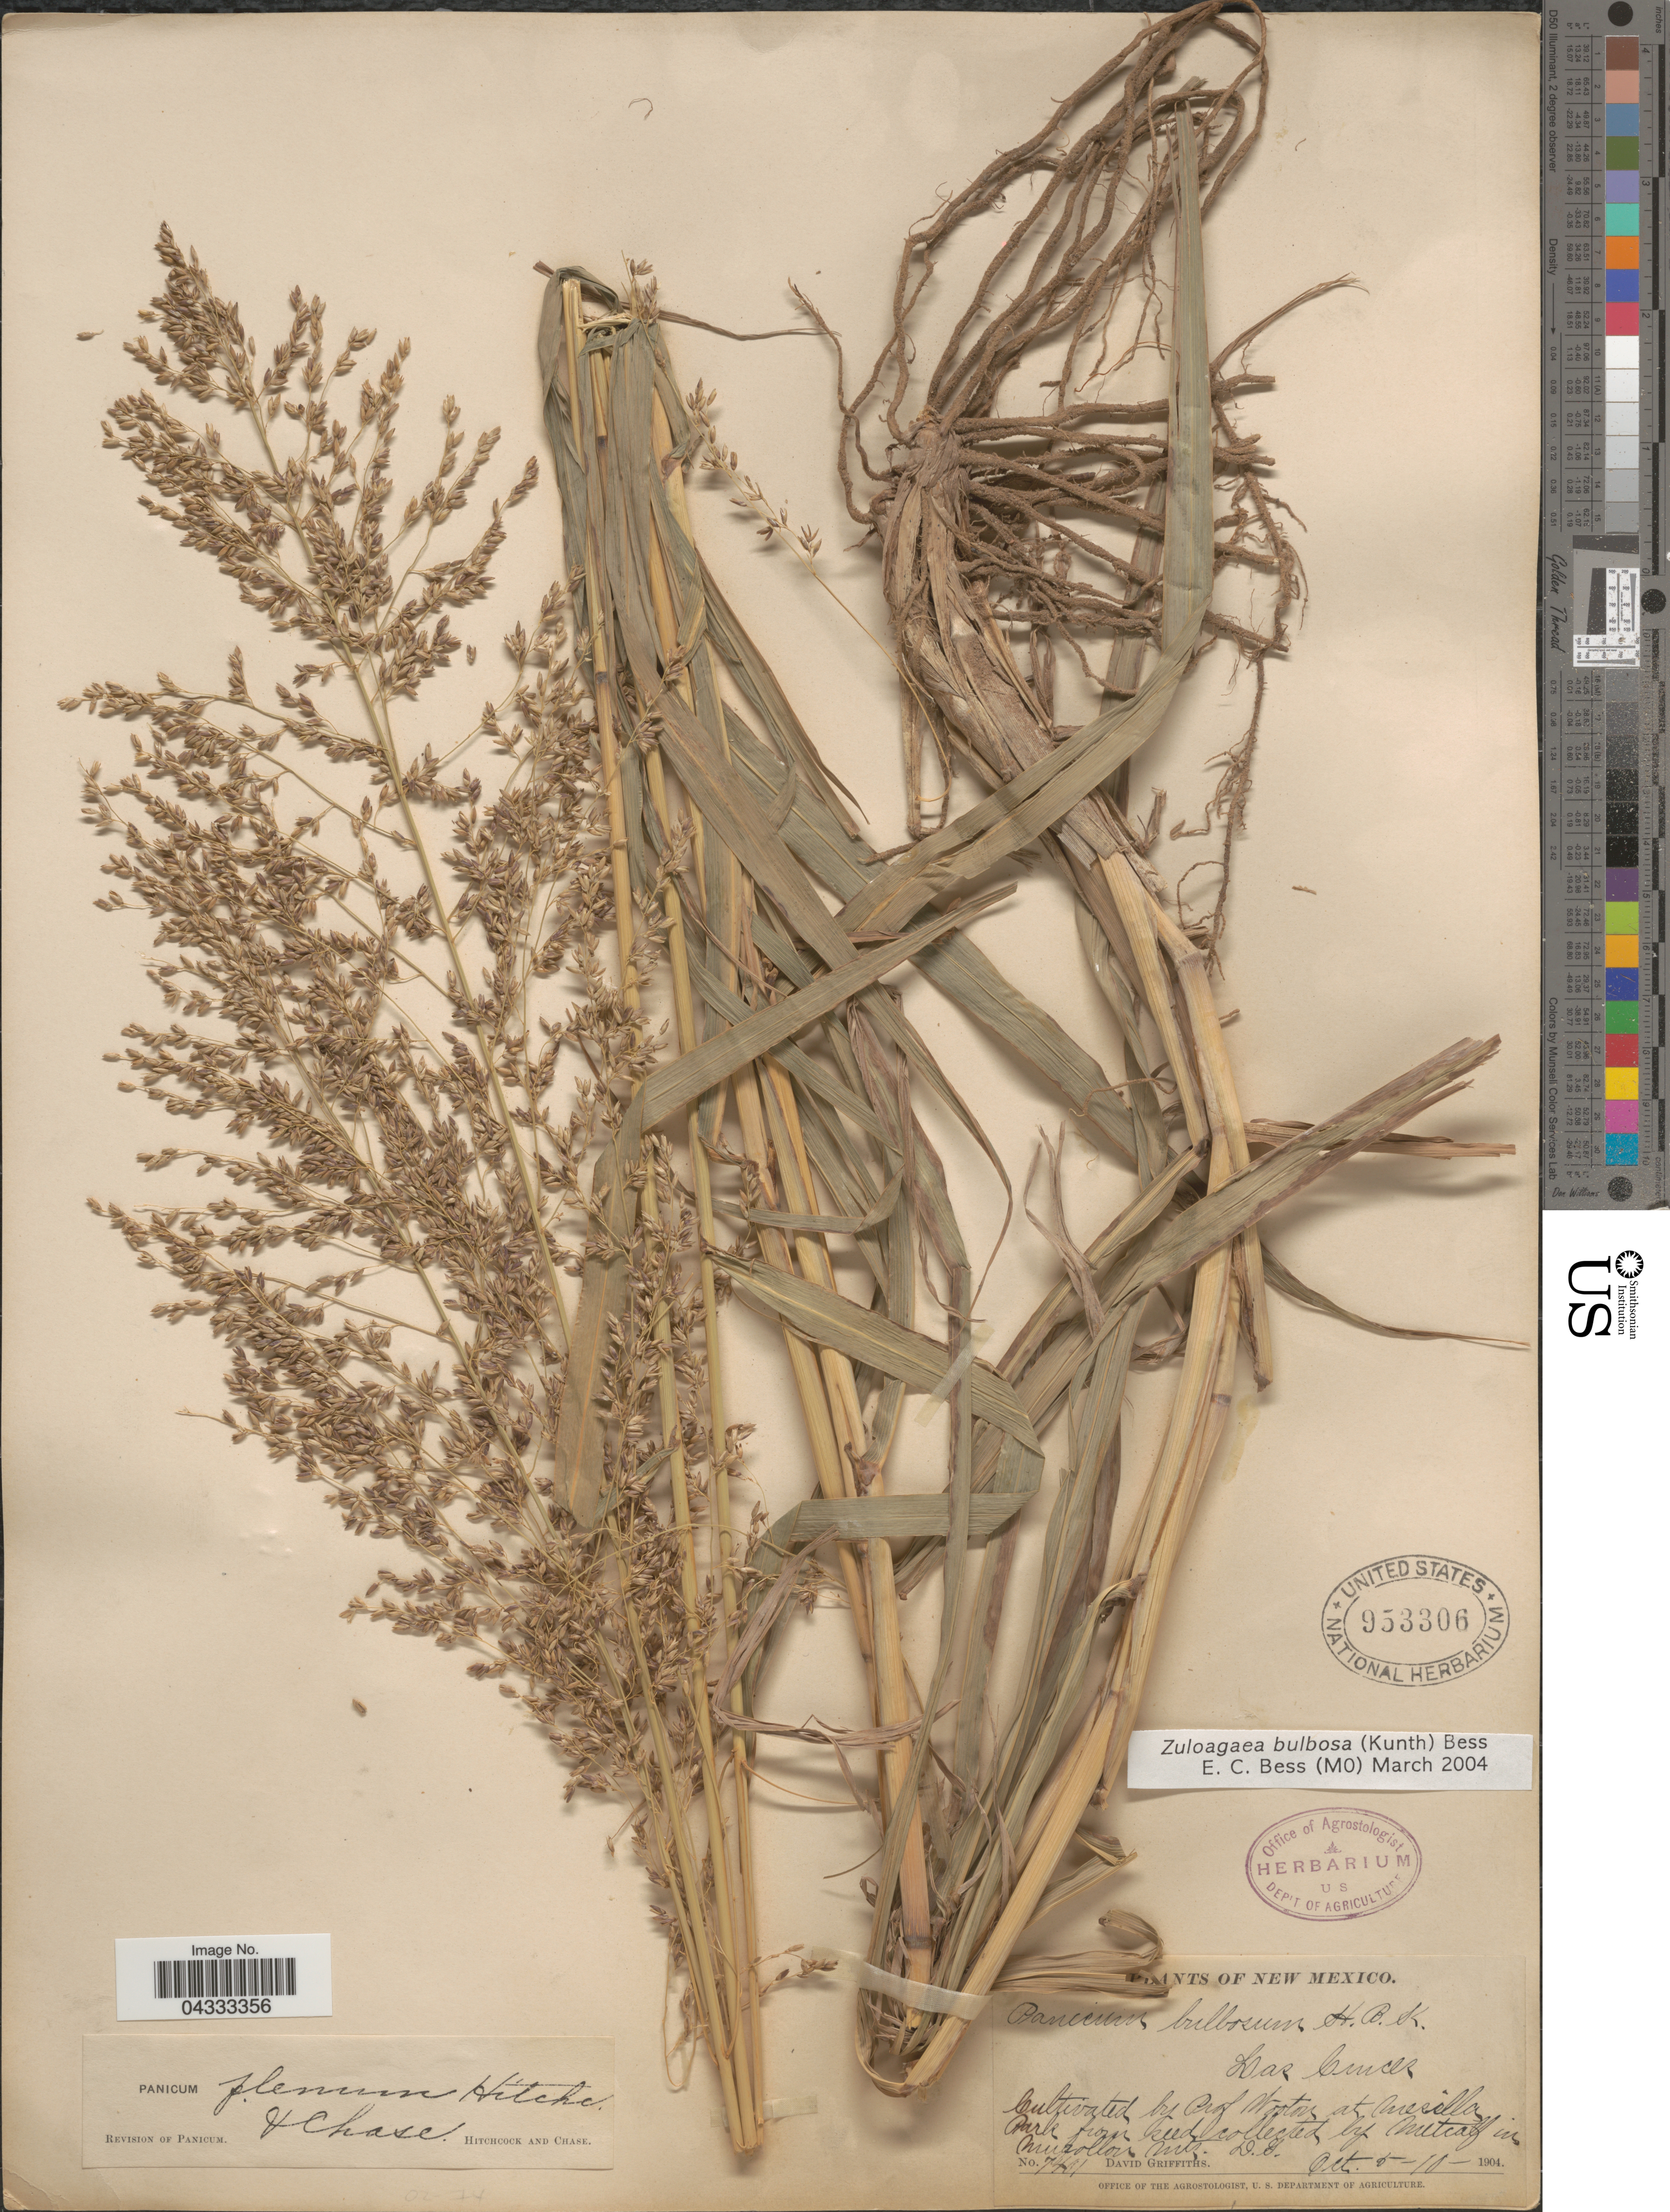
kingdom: Plantae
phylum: Tracheophyta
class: Liliopsida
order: Poales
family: Poaceae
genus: Zuloagaea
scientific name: Zuloagaea bulbosa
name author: (Kunth) E. Bess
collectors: D. Griffiths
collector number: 7401*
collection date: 1904-10-05/1904-10-10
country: United States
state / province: New Mexico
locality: Las Cruces. Cultivated by Prof Wooton at Mesilla Park.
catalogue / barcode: US 953306